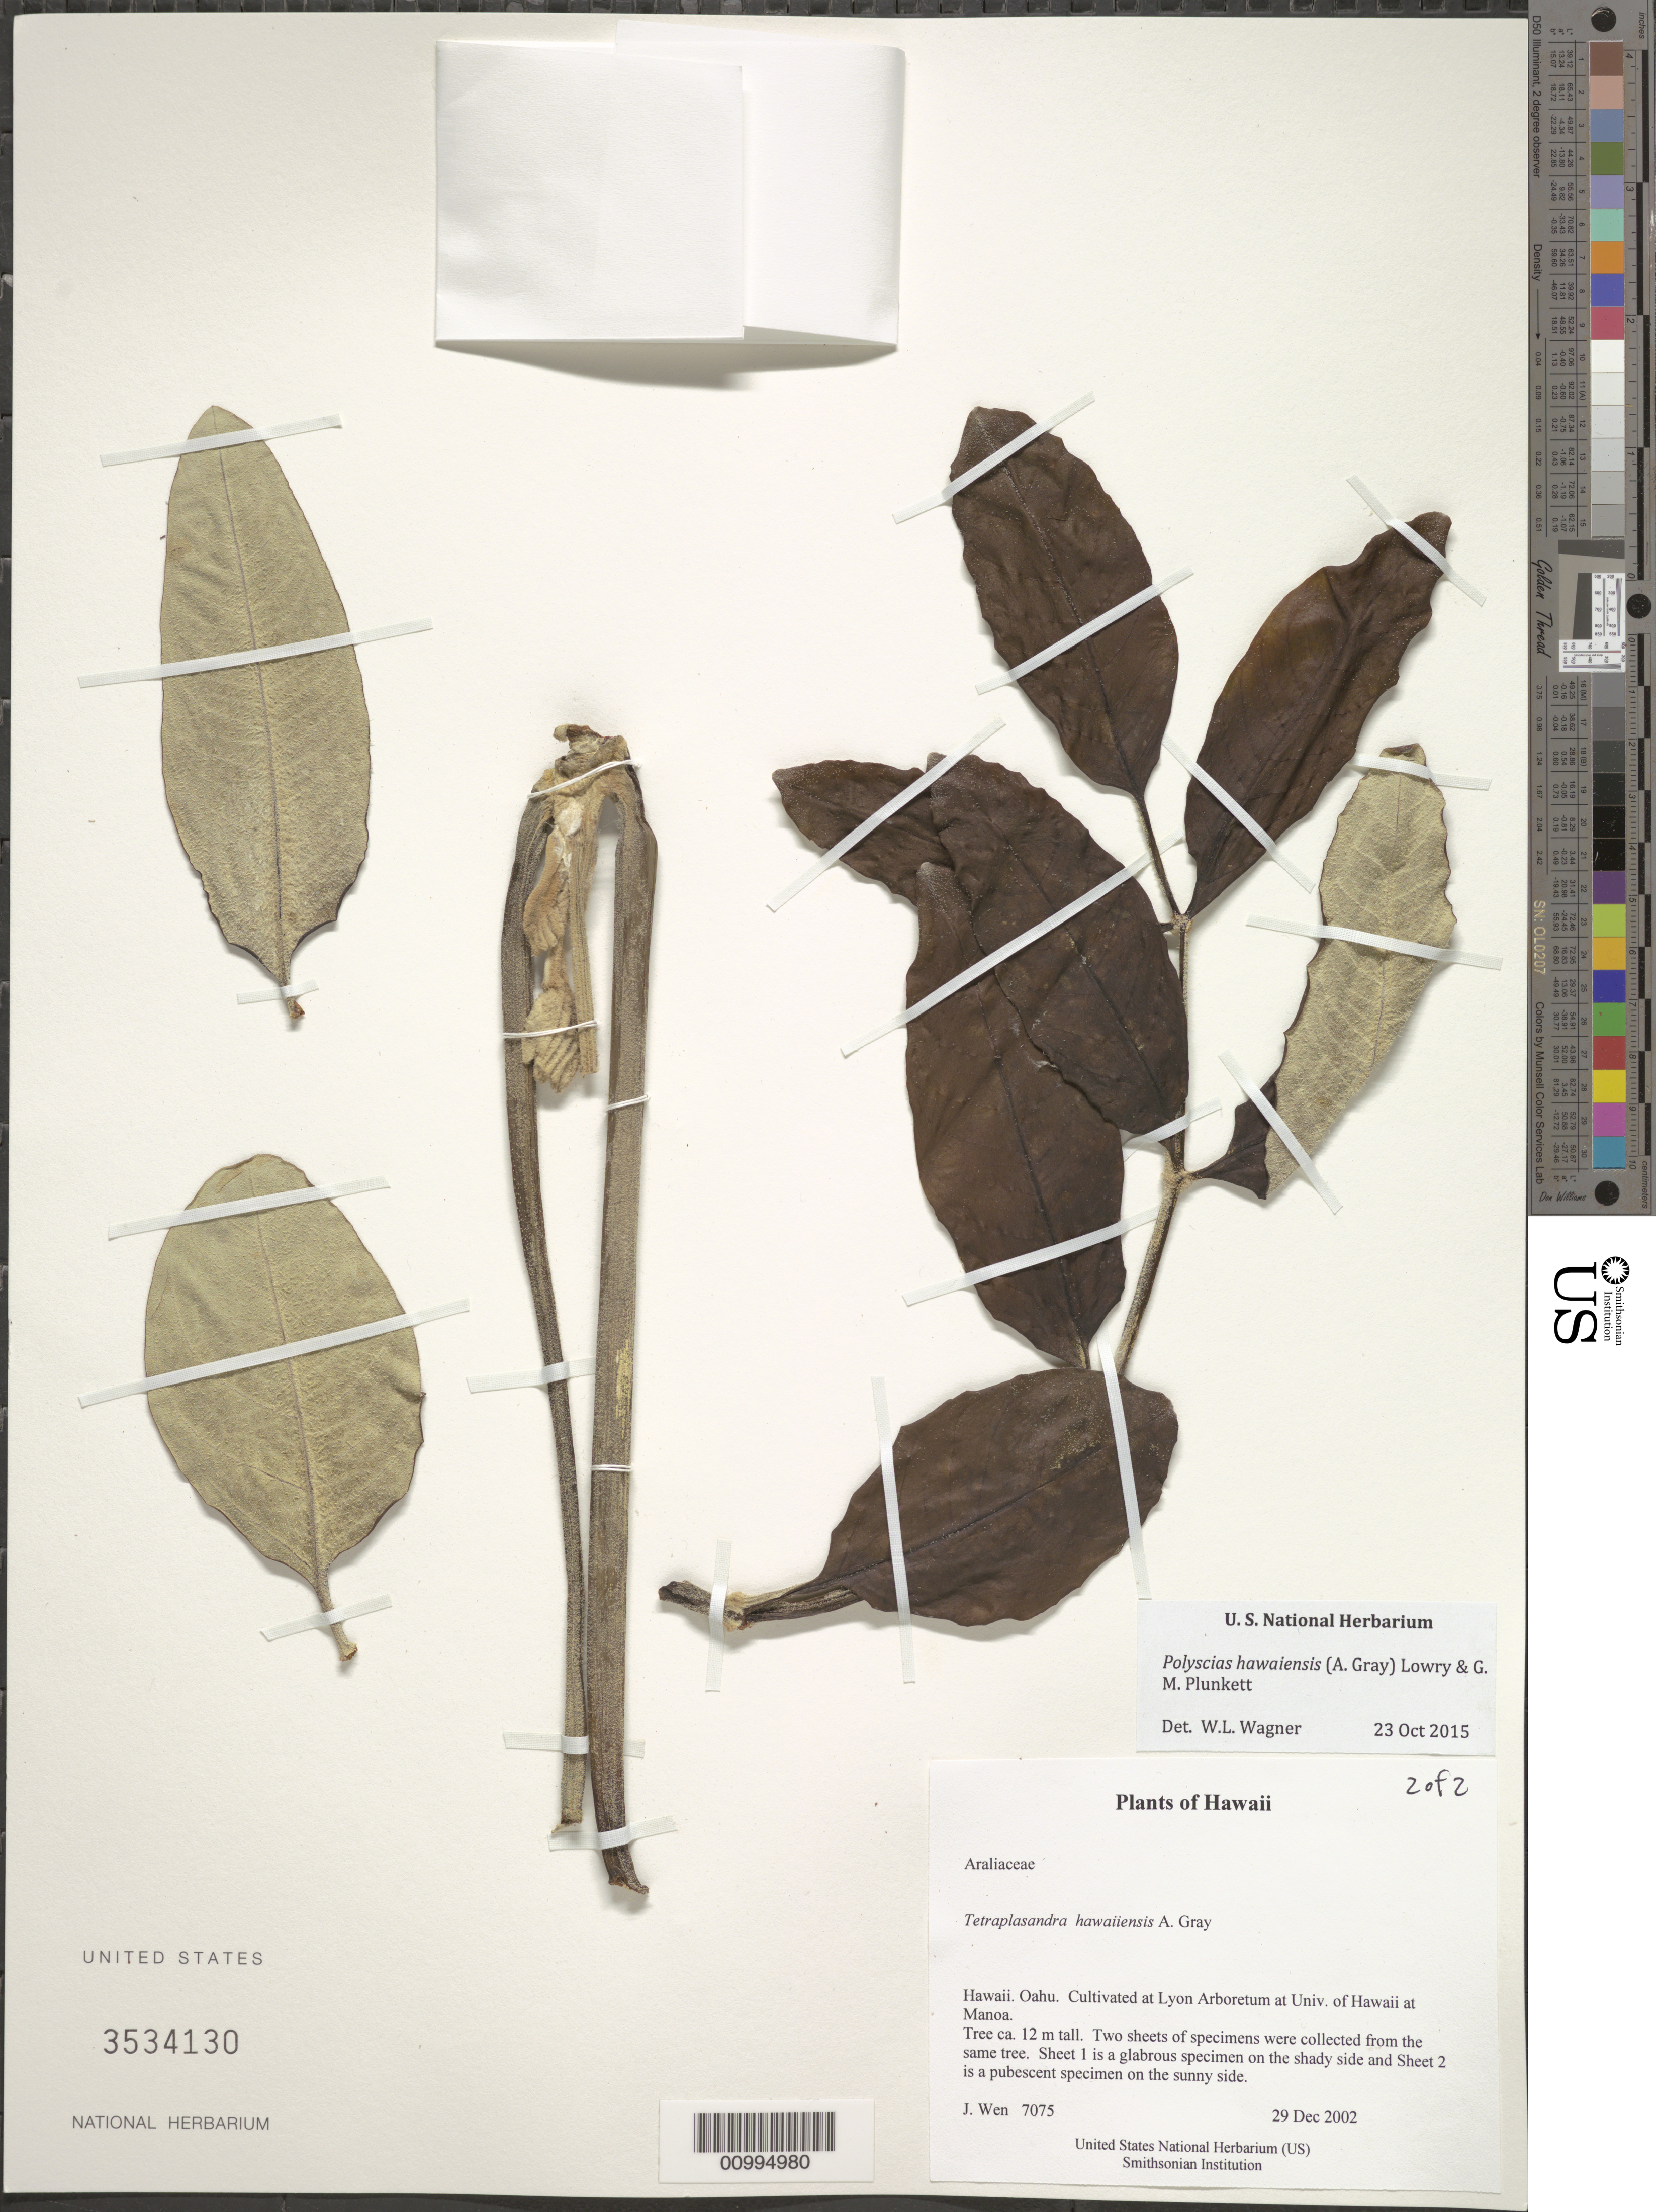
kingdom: Plantae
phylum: Tracheophyta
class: Magnoliopsida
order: Apiales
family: Araliaceae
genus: Polyscias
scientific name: Polyscias hawaiensis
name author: (A. Gray) Lowry & G. M. Plunkett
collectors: J. Wen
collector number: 7075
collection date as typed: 29 Dec 2002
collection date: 2002-12-29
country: United States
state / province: Hawaii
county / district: Honolulu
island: Oahu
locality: Oahu. Cultivated at Lyon Arboretum at Univ. of Hawaii at Manoa.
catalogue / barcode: US 3534130